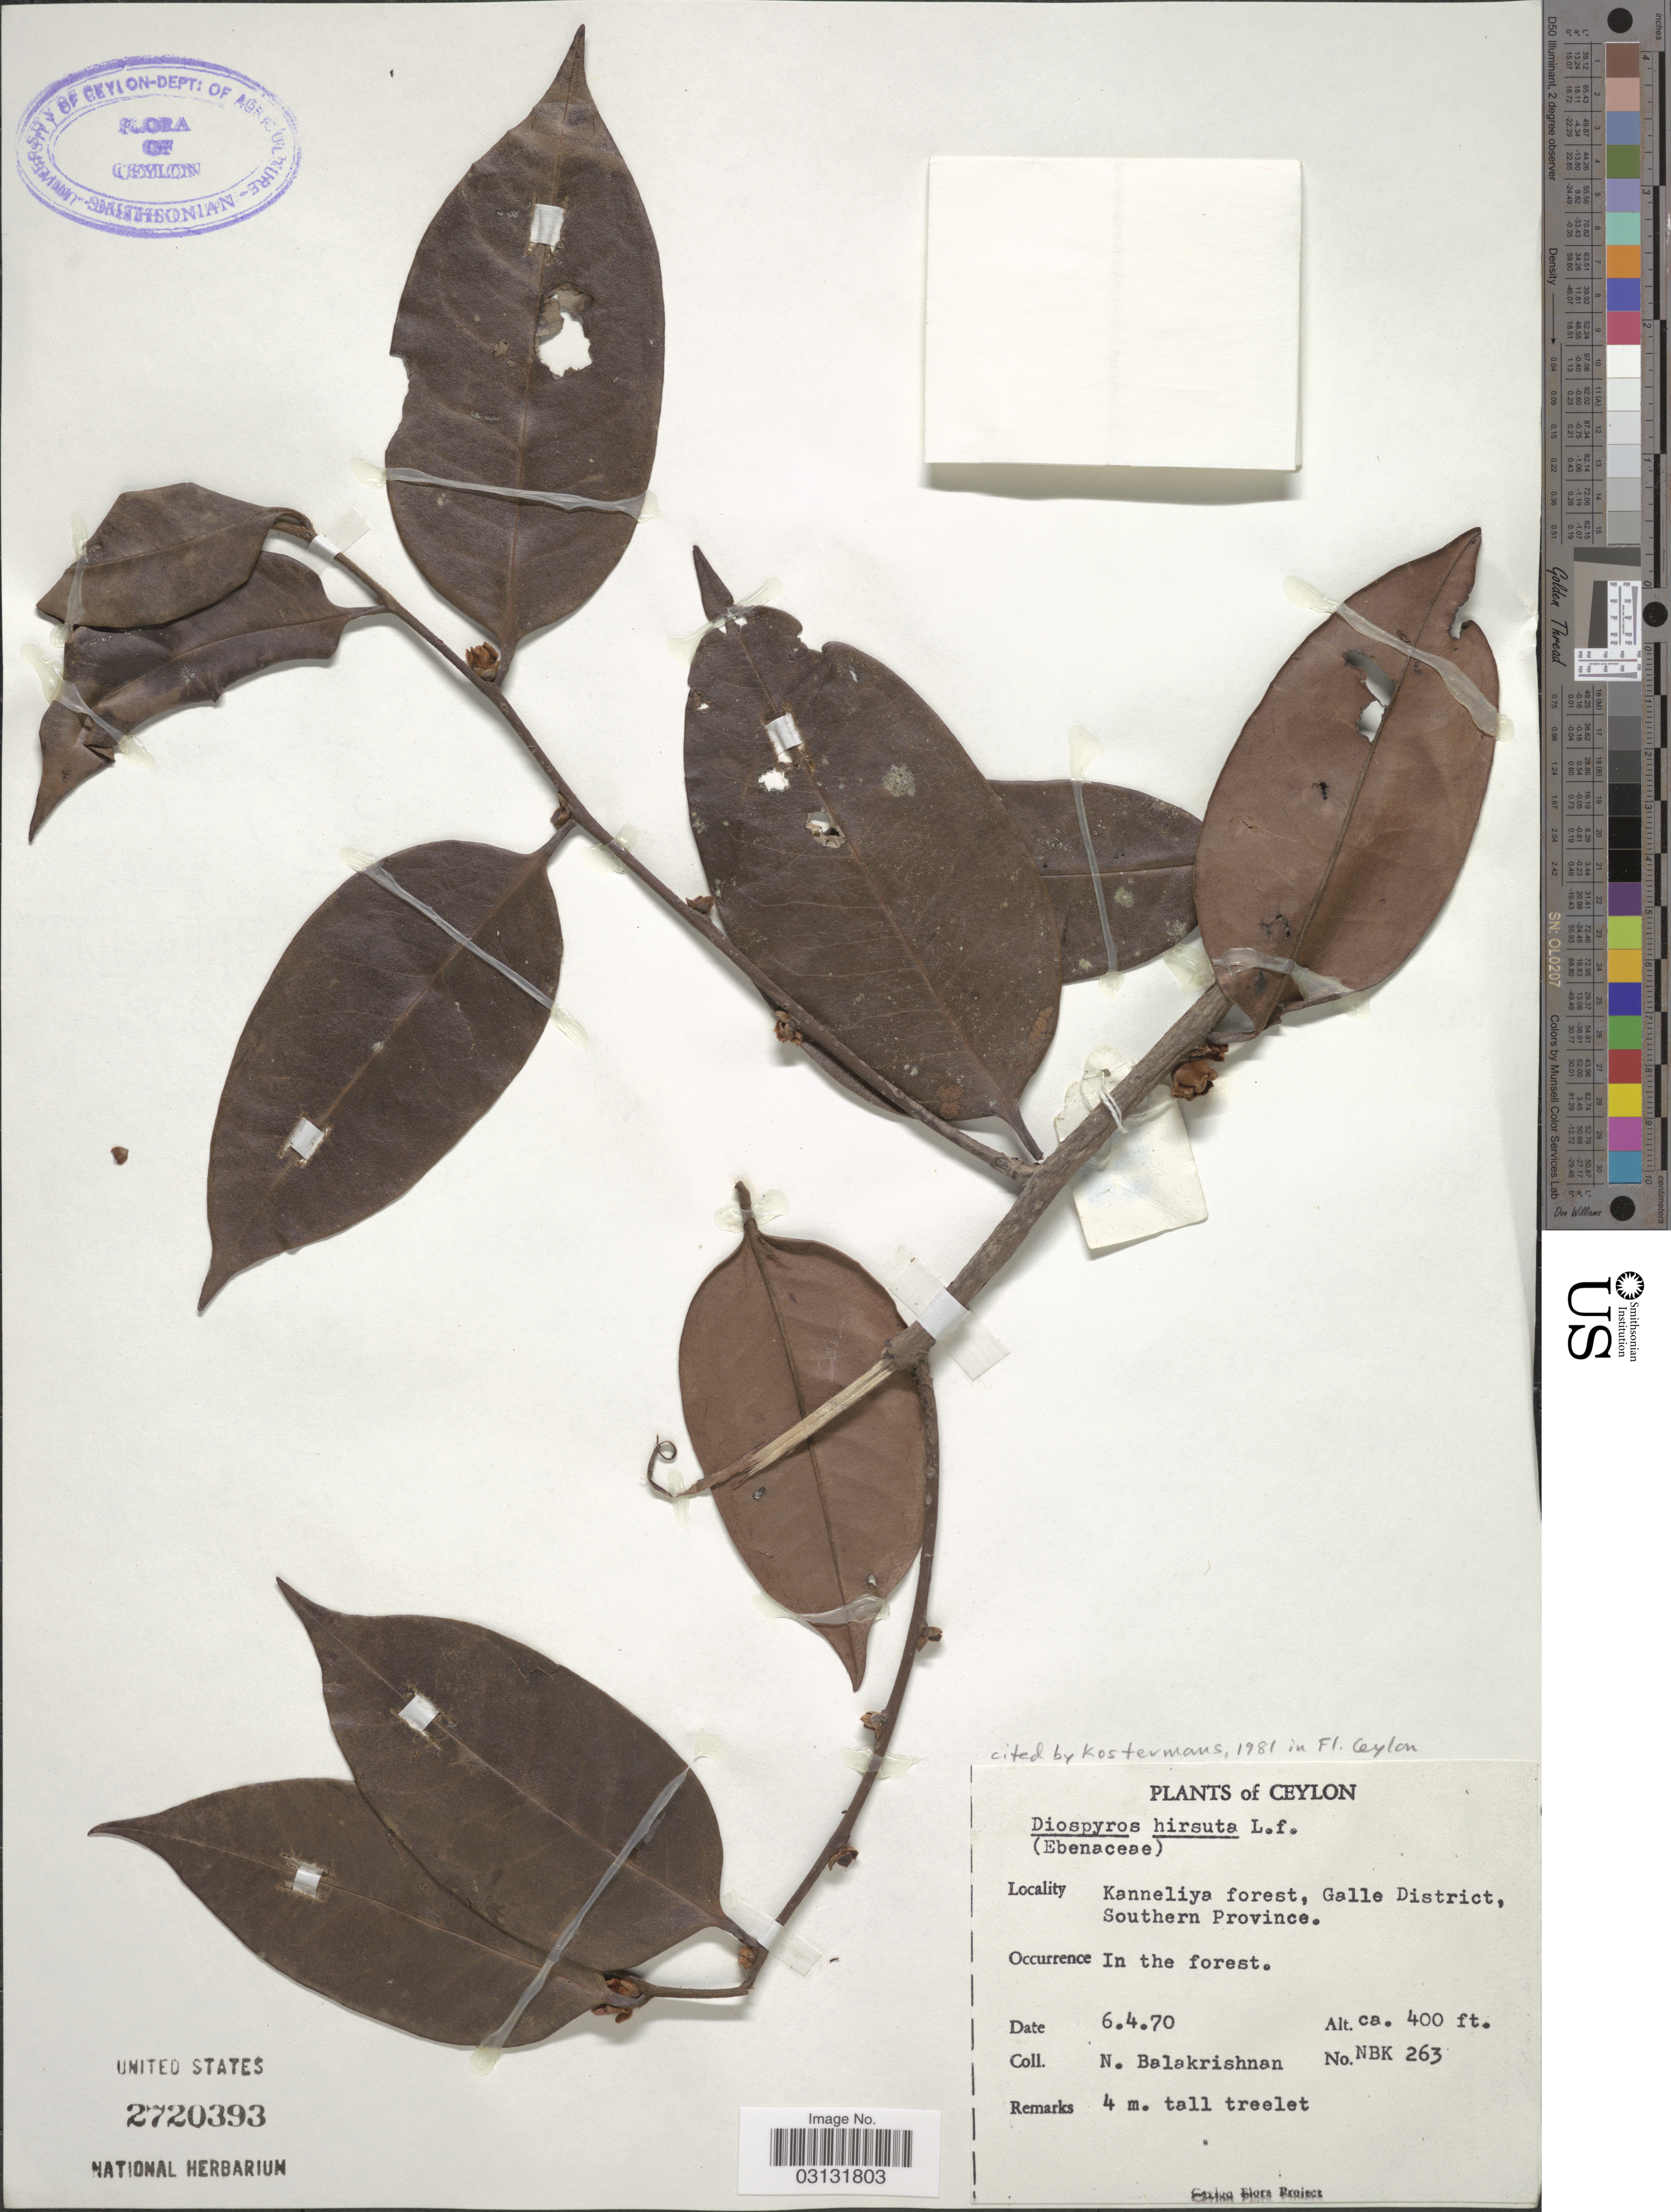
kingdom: Plantae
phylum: Tracheophyta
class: Magnoliopsida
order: Ericales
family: Ebenaceae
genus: Diospyros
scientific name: Diospyros hirsuta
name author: L. f.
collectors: N. Balakrishnan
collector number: NBK263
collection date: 1970-04-06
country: Sri Lanka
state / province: Southern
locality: Ceylon. Kanneliya forest, Galle District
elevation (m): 122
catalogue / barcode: US 2720393